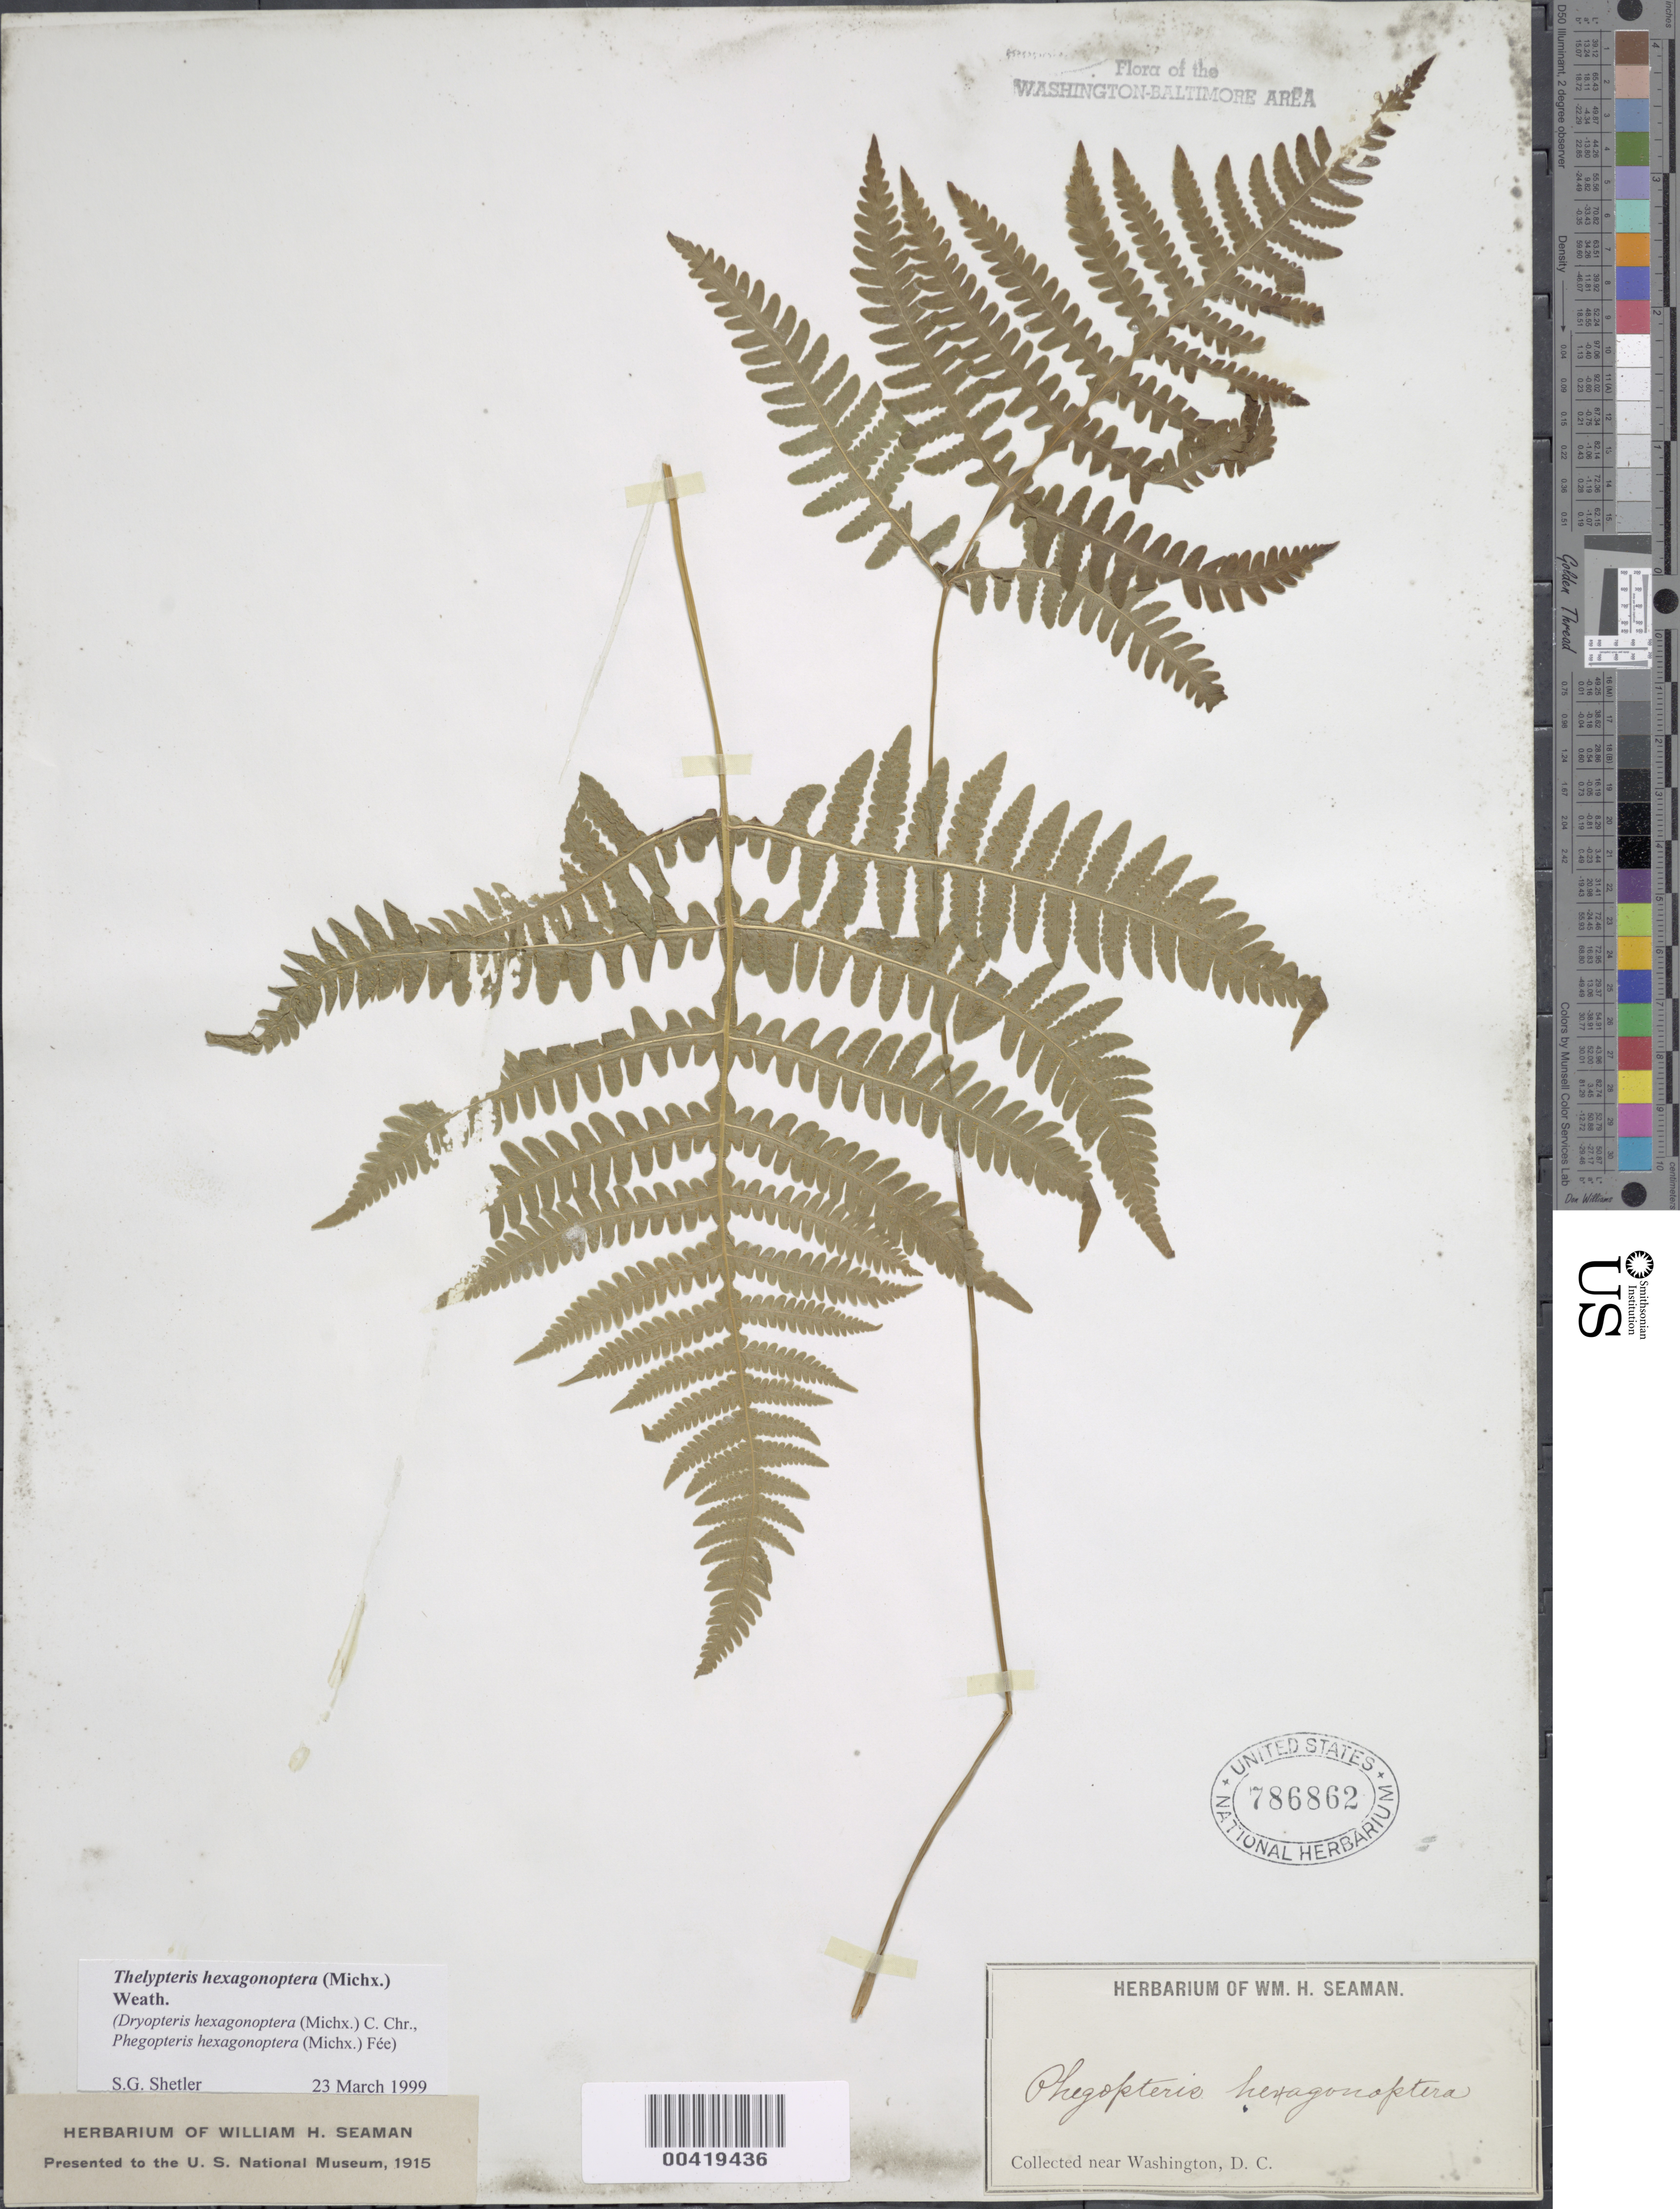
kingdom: Plantae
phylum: Tracheophyta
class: Polypodiopsida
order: Polypodiales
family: Thelypteridaceae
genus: Phegopteris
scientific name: Phegopteris hexagonoptera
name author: (Michx.) Fée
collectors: W. Seaman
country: United States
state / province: District of Columbia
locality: Washington DC Area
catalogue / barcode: US 786862